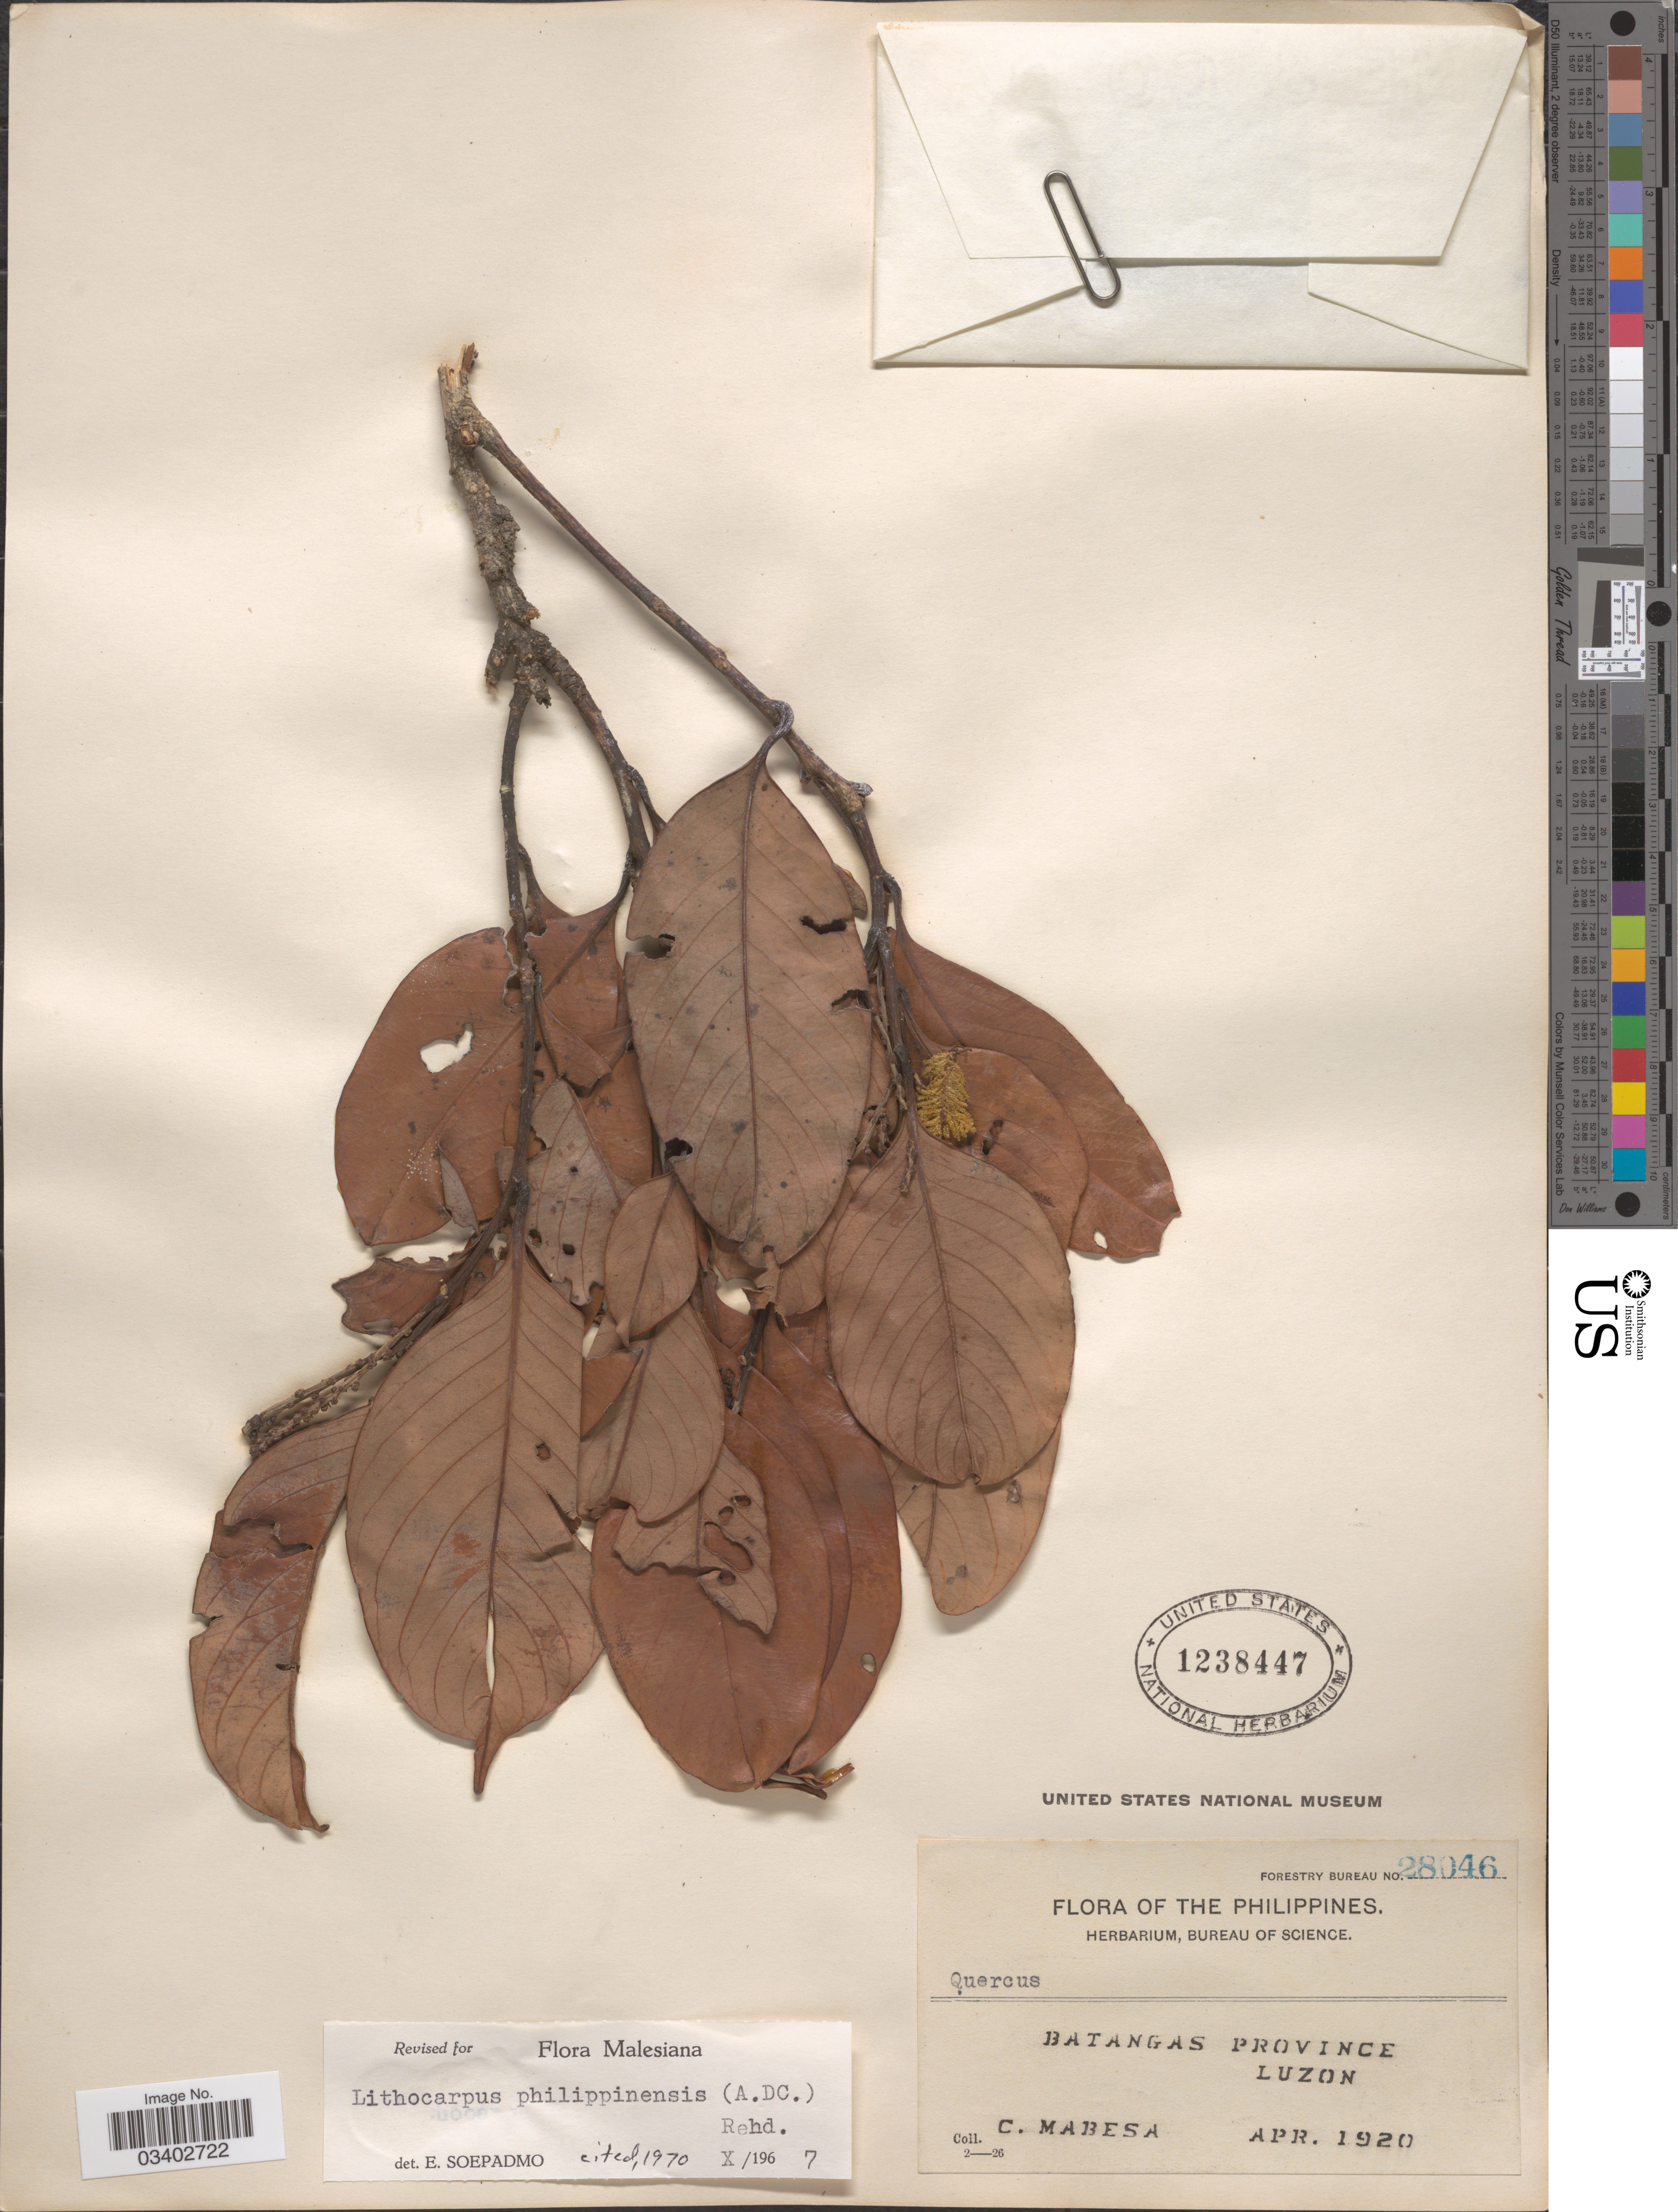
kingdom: Plantae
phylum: Tracheophyta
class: Magnoliopsida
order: Fagales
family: Fagaceae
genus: Lithocarpus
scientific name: Lithocarpus philippinensis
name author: (A. DC.) Rehder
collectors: C. Mabesa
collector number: Forestry Bureau 28046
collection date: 1920-04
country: Philippines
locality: Batangas Province. Luzon.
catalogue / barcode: US 1238447